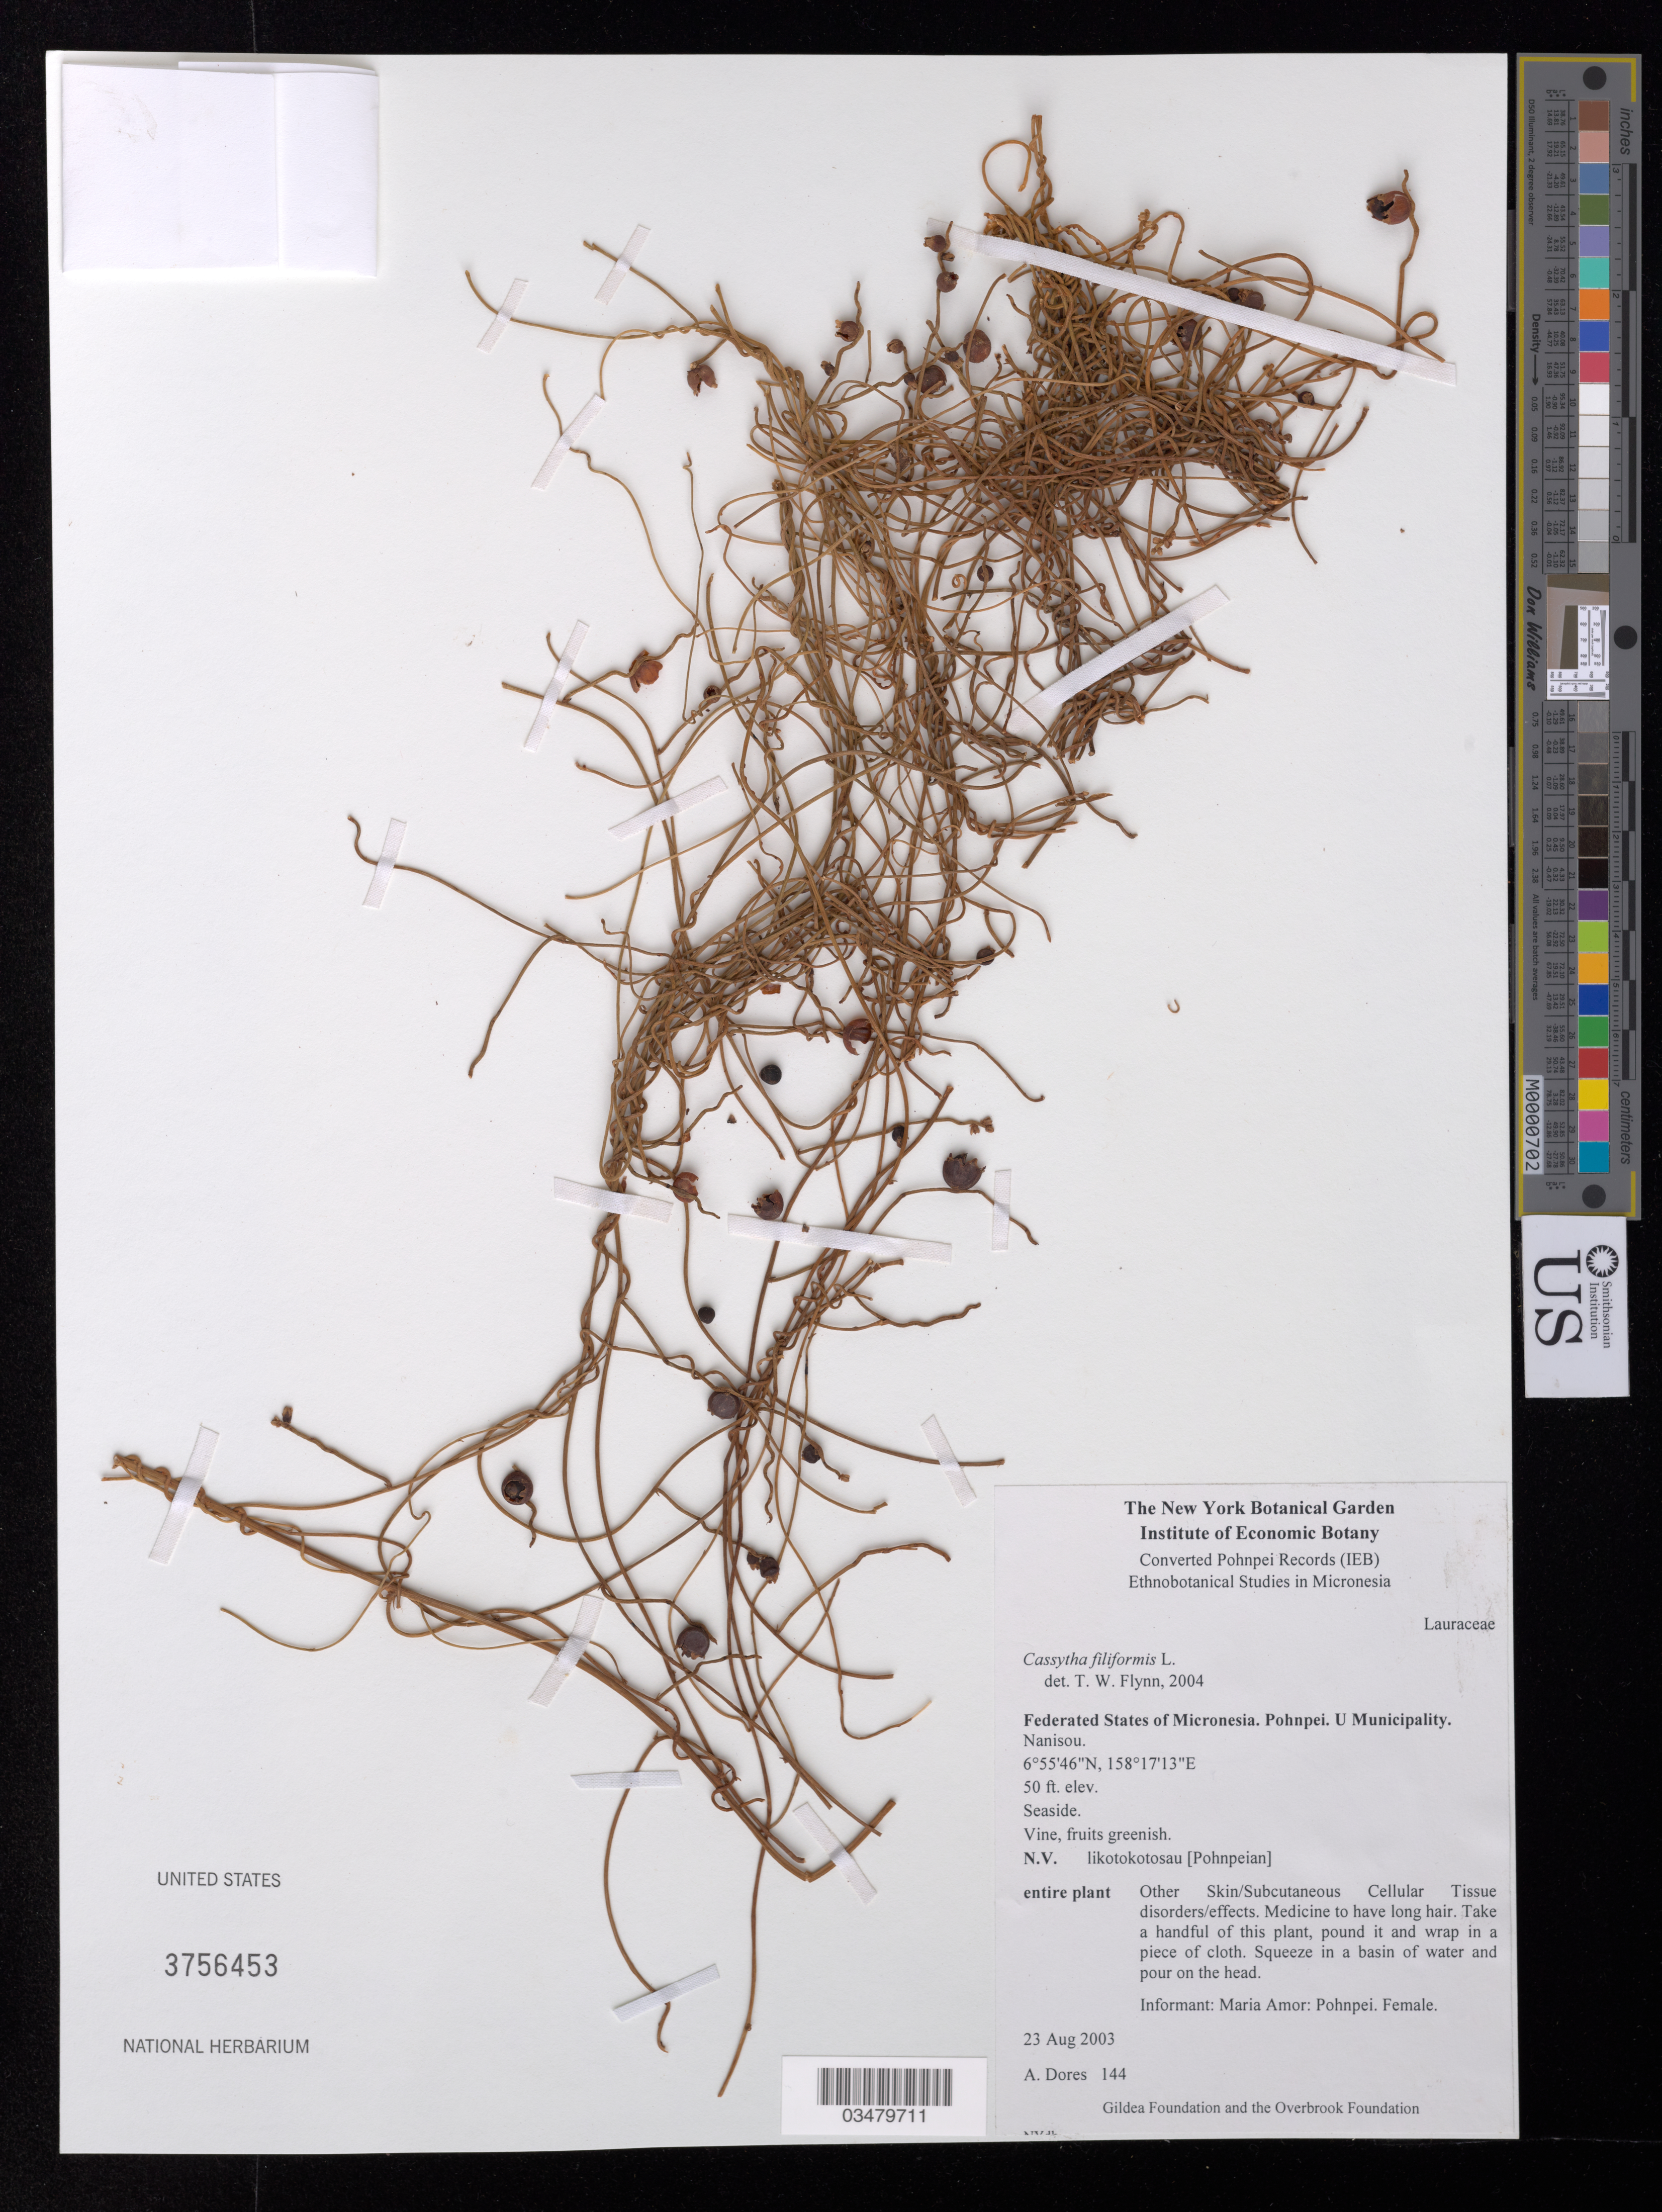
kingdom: Plantae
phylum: Tracheophyta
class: Magnoliopsida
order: Laurales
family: Lauraceae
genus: Cassytha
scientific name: Cassytha filiformis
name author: L.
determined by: Flynn, T. W.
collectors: A. Dores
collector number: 144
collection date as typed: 23 August 2003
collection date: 2003-08-23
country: Micronesia, Federated States of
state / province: Pohnpei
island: Pohnpei [Ponape]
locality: U. Municipality. Nanisou, seaside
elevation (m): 15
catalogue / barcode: US 3756453